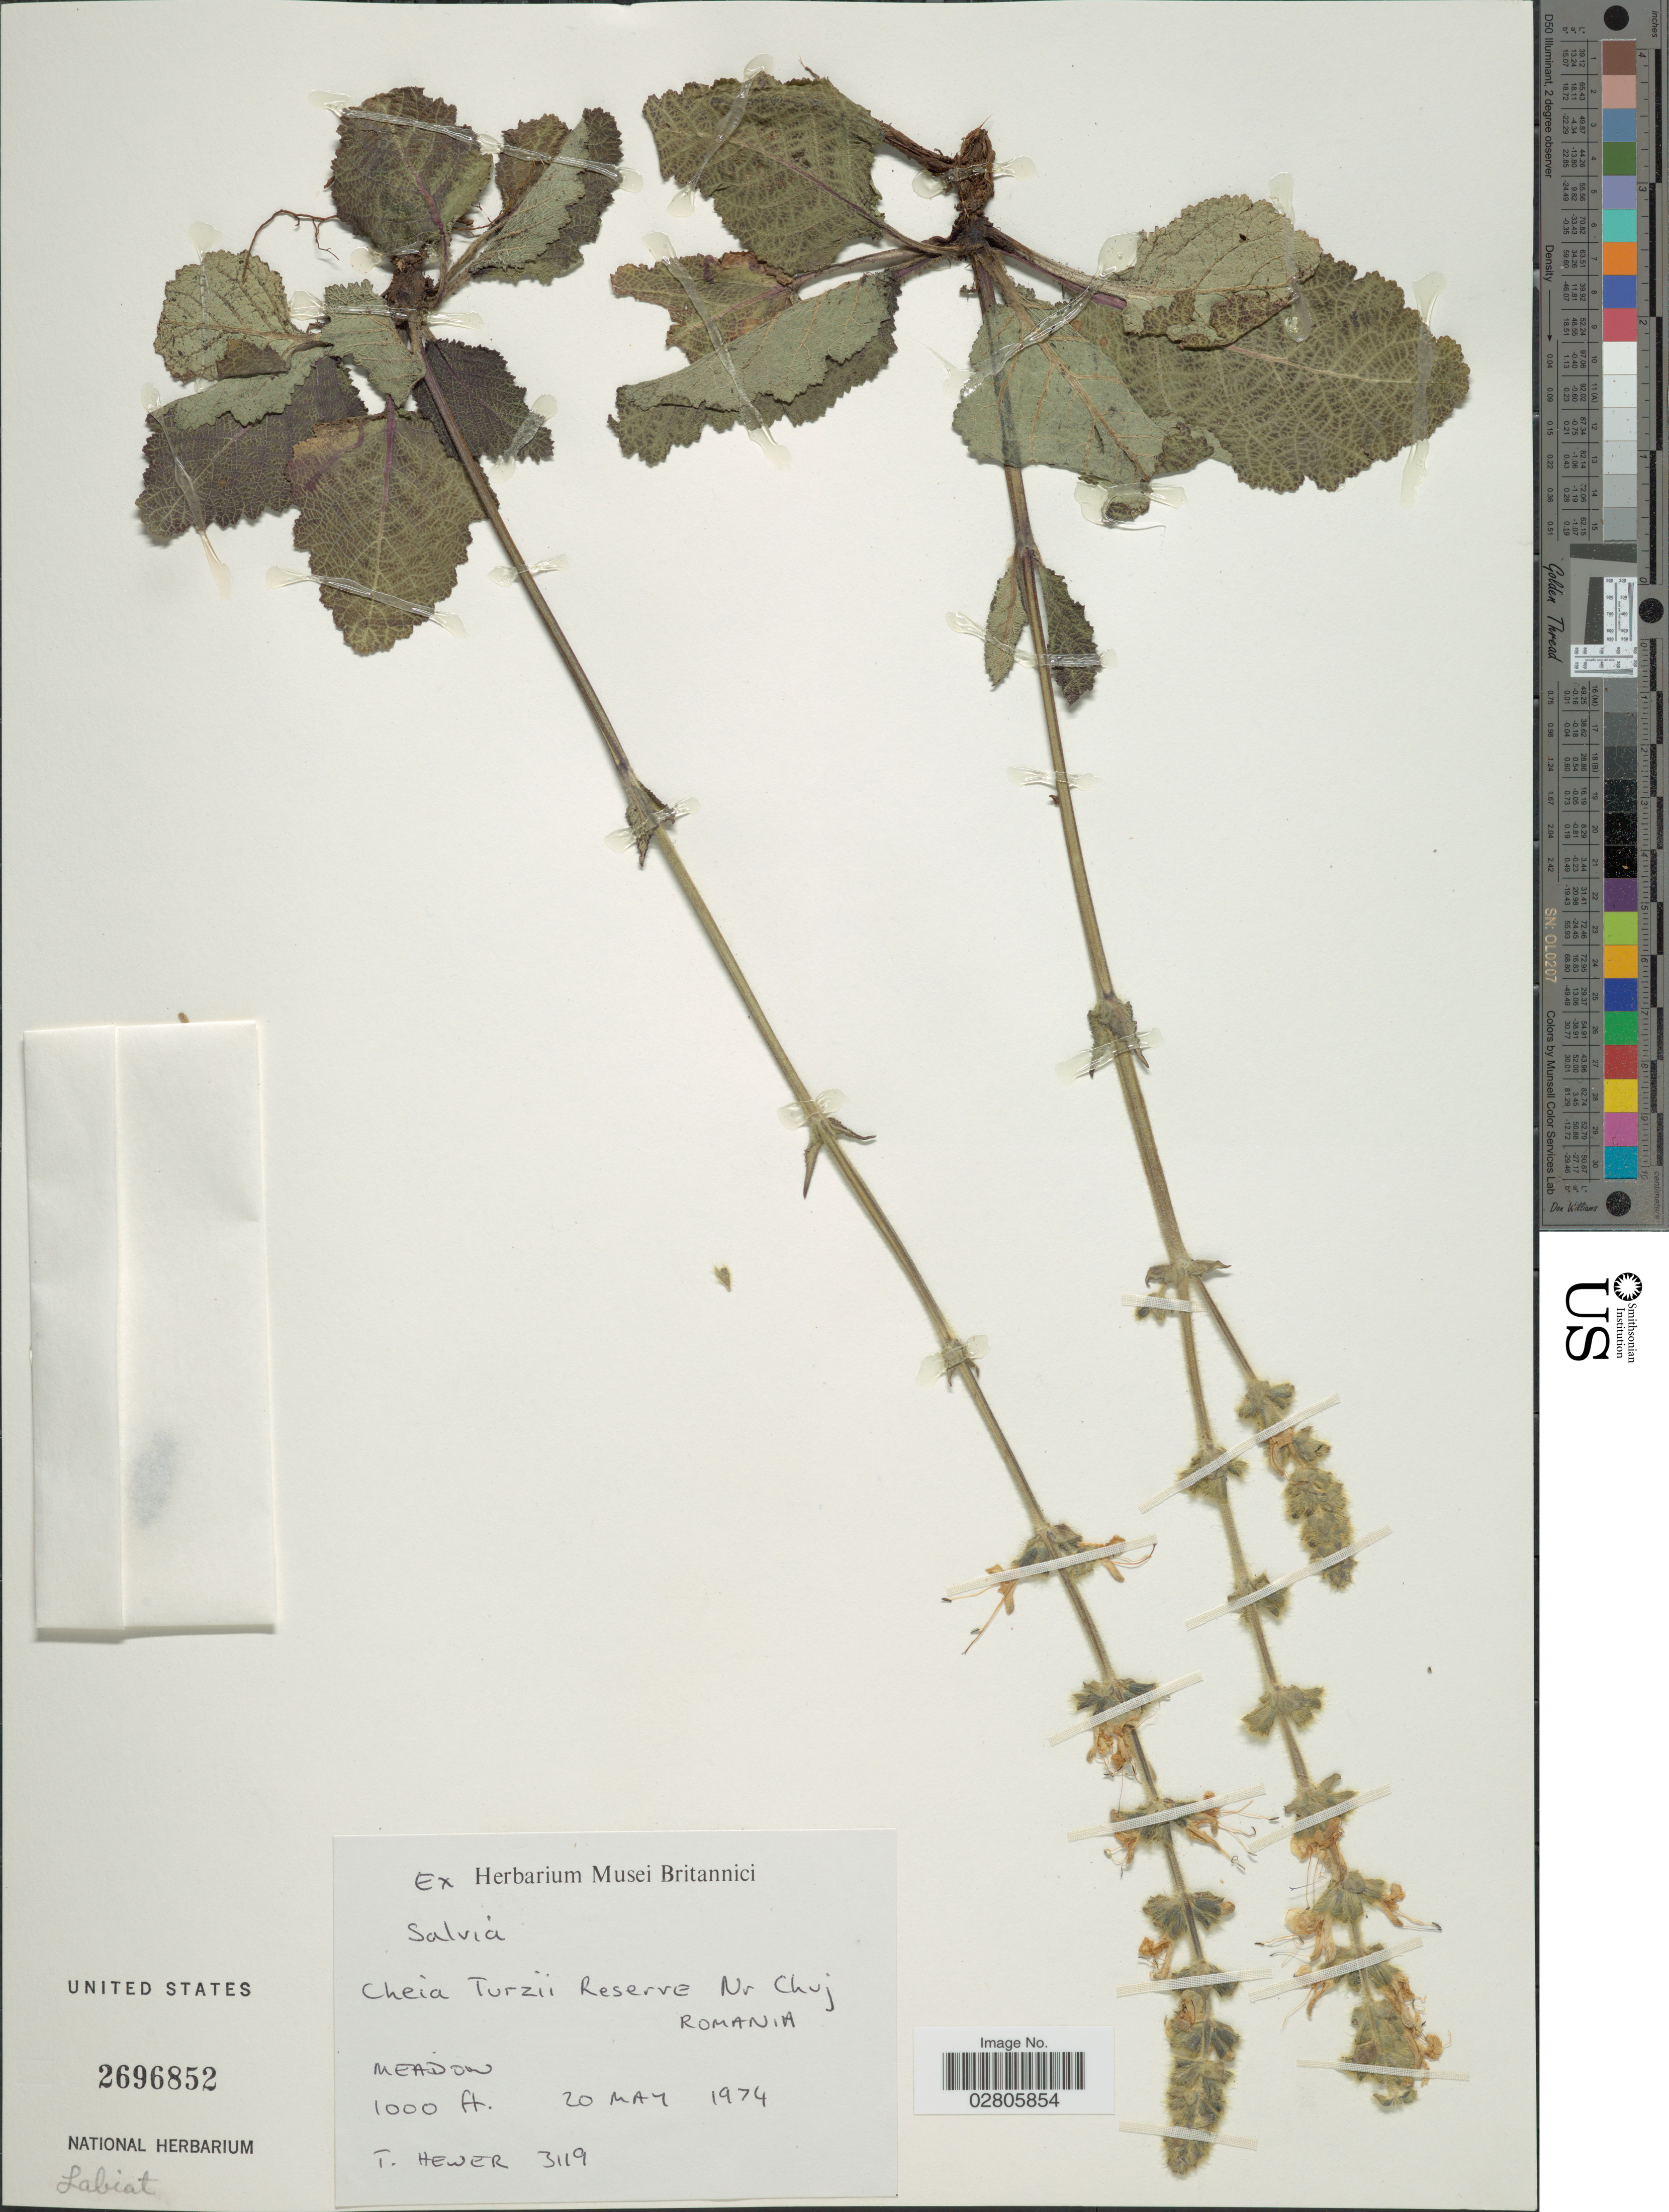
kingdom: Plantae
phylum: Tracheophyta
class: Magnoliopsida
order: Lamiales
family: Lamiaceae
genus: Salvia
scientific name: Salvia sp.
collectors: T. Hewer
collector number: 3119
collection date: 1974-05-20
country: Romania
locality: Cheia Turzii Reserve Nr Chuj.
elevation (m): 305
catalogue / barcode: US 2696852